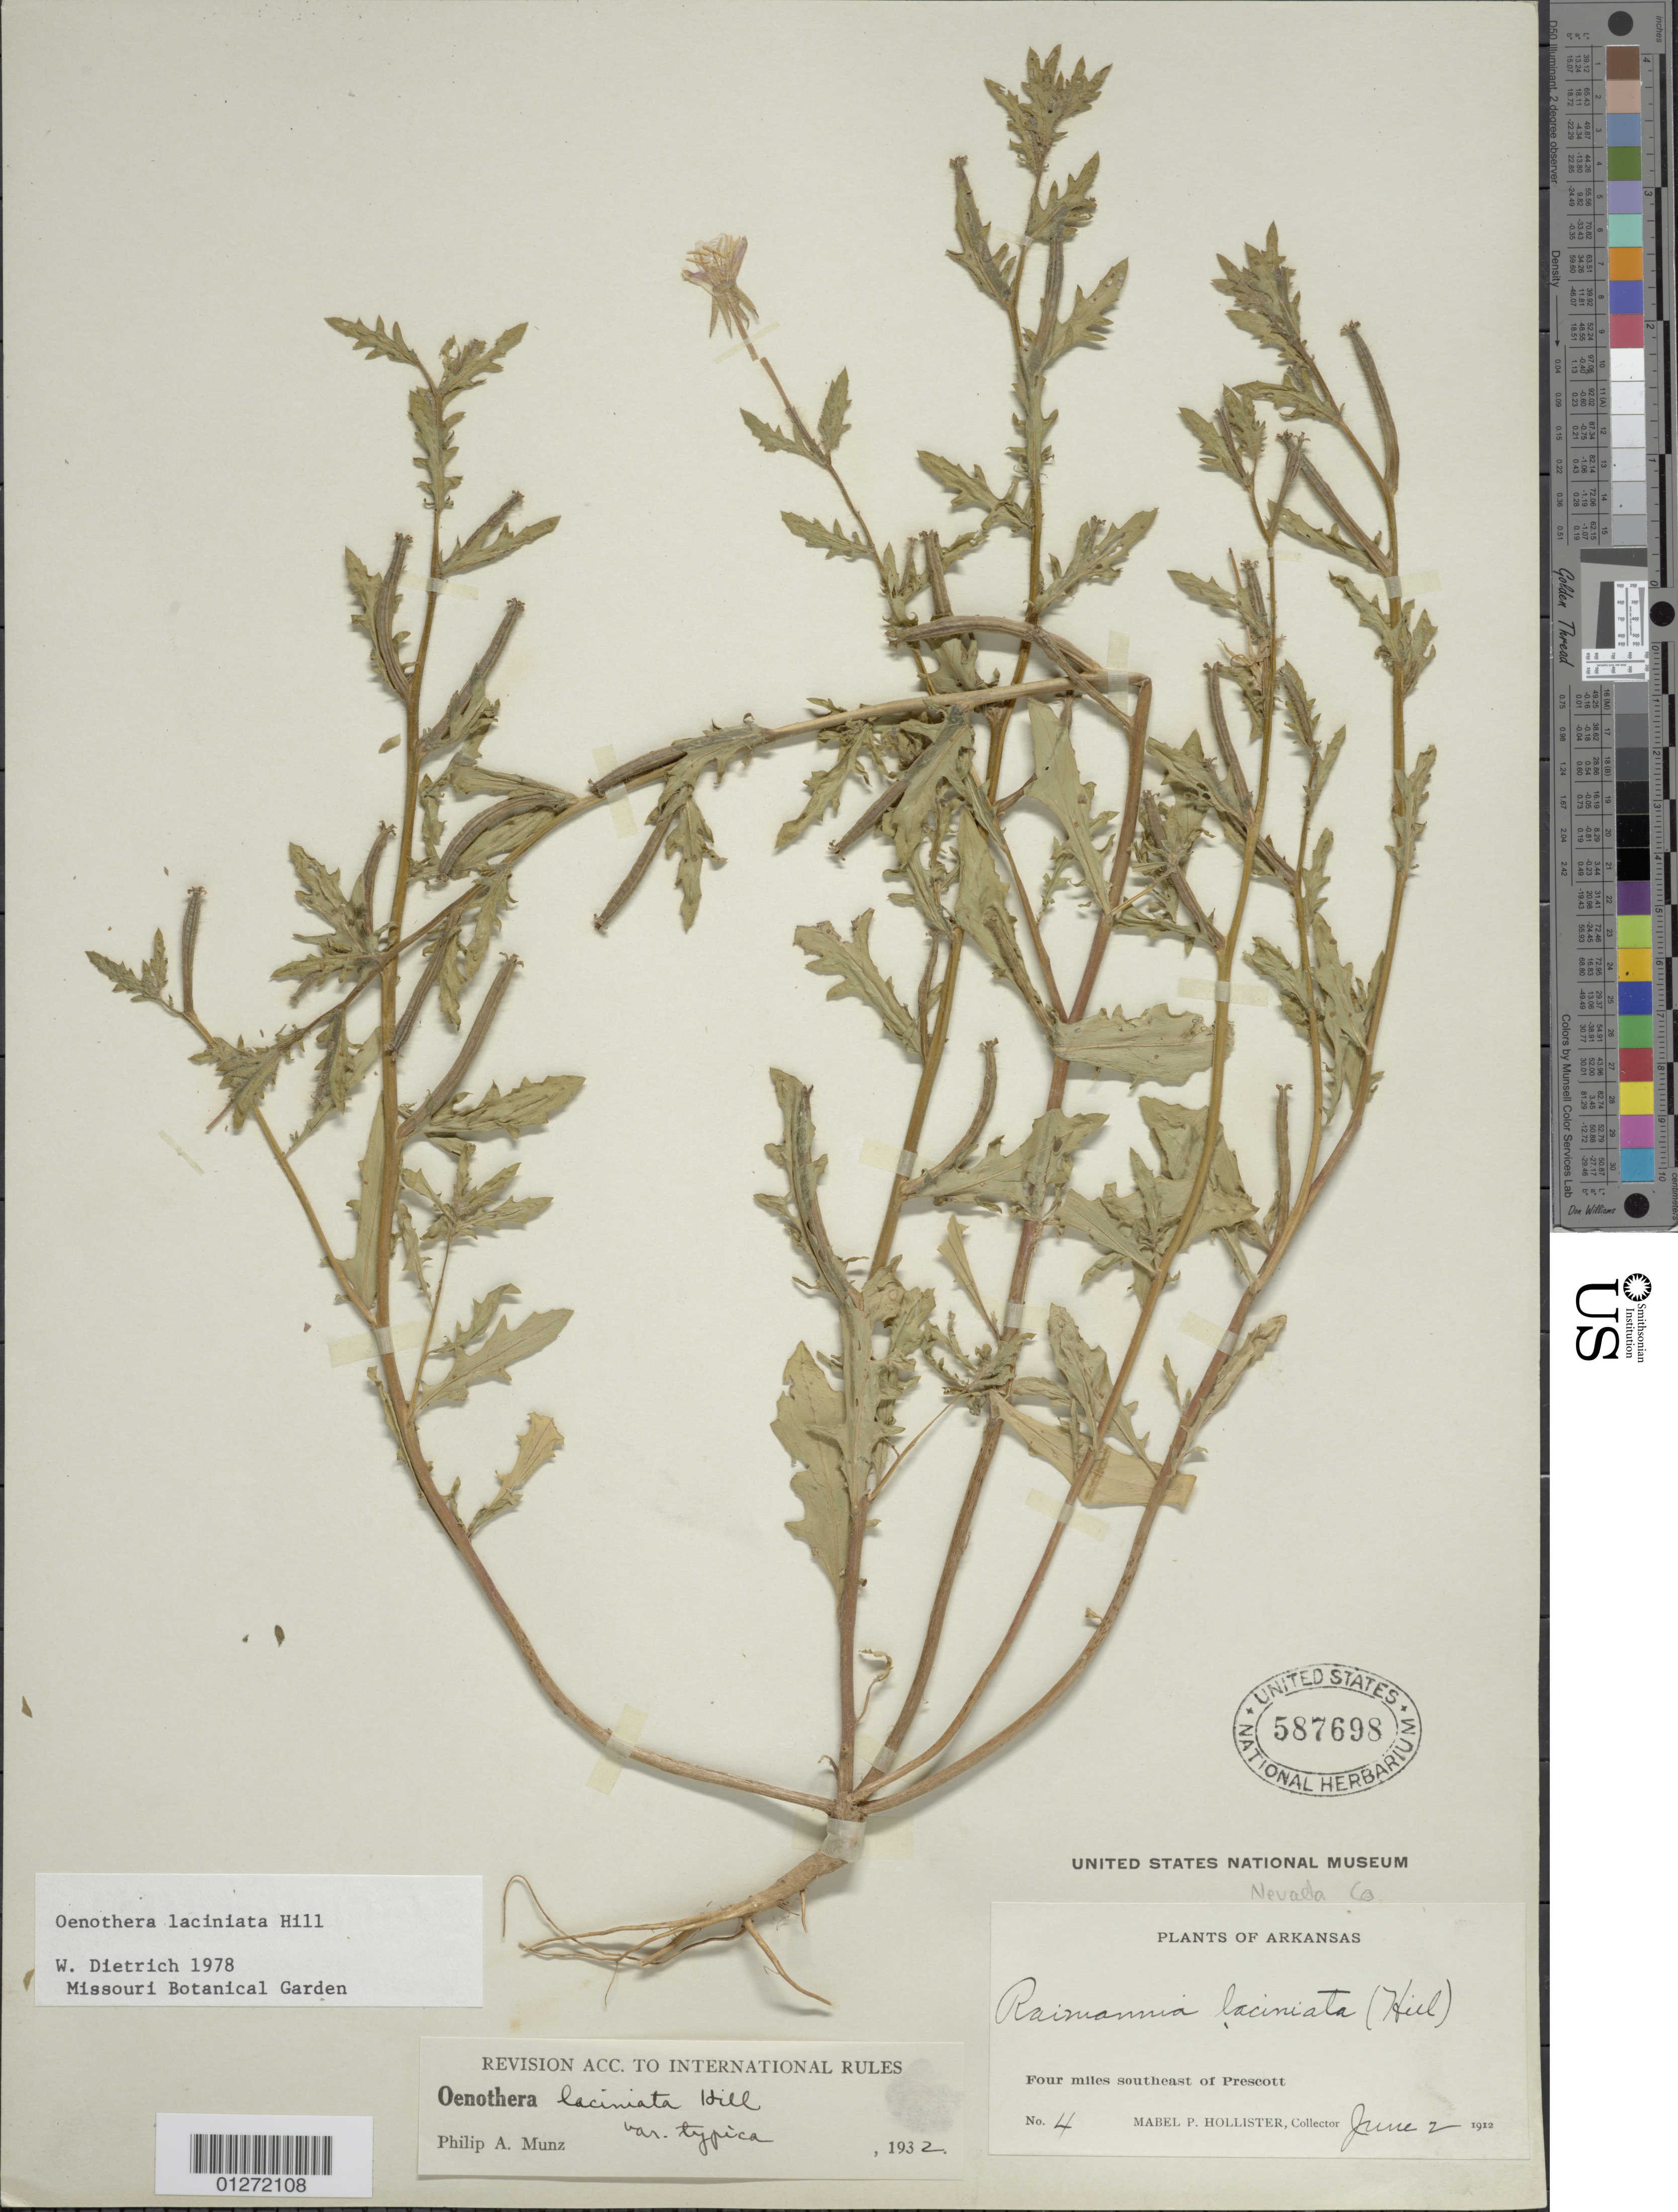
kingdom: Plantae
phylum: Tracheophyta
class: Magnoliopsida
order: Myrtales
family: Onagraceae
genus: Oenothera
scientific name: Oenothera laciniata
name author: Hill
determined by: Dietrich, W.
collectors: M. Hollister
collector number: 4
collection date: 1912-06-02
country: United States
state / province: Arkansas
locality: Four miles southeast of Prescott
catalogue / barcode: US 587698